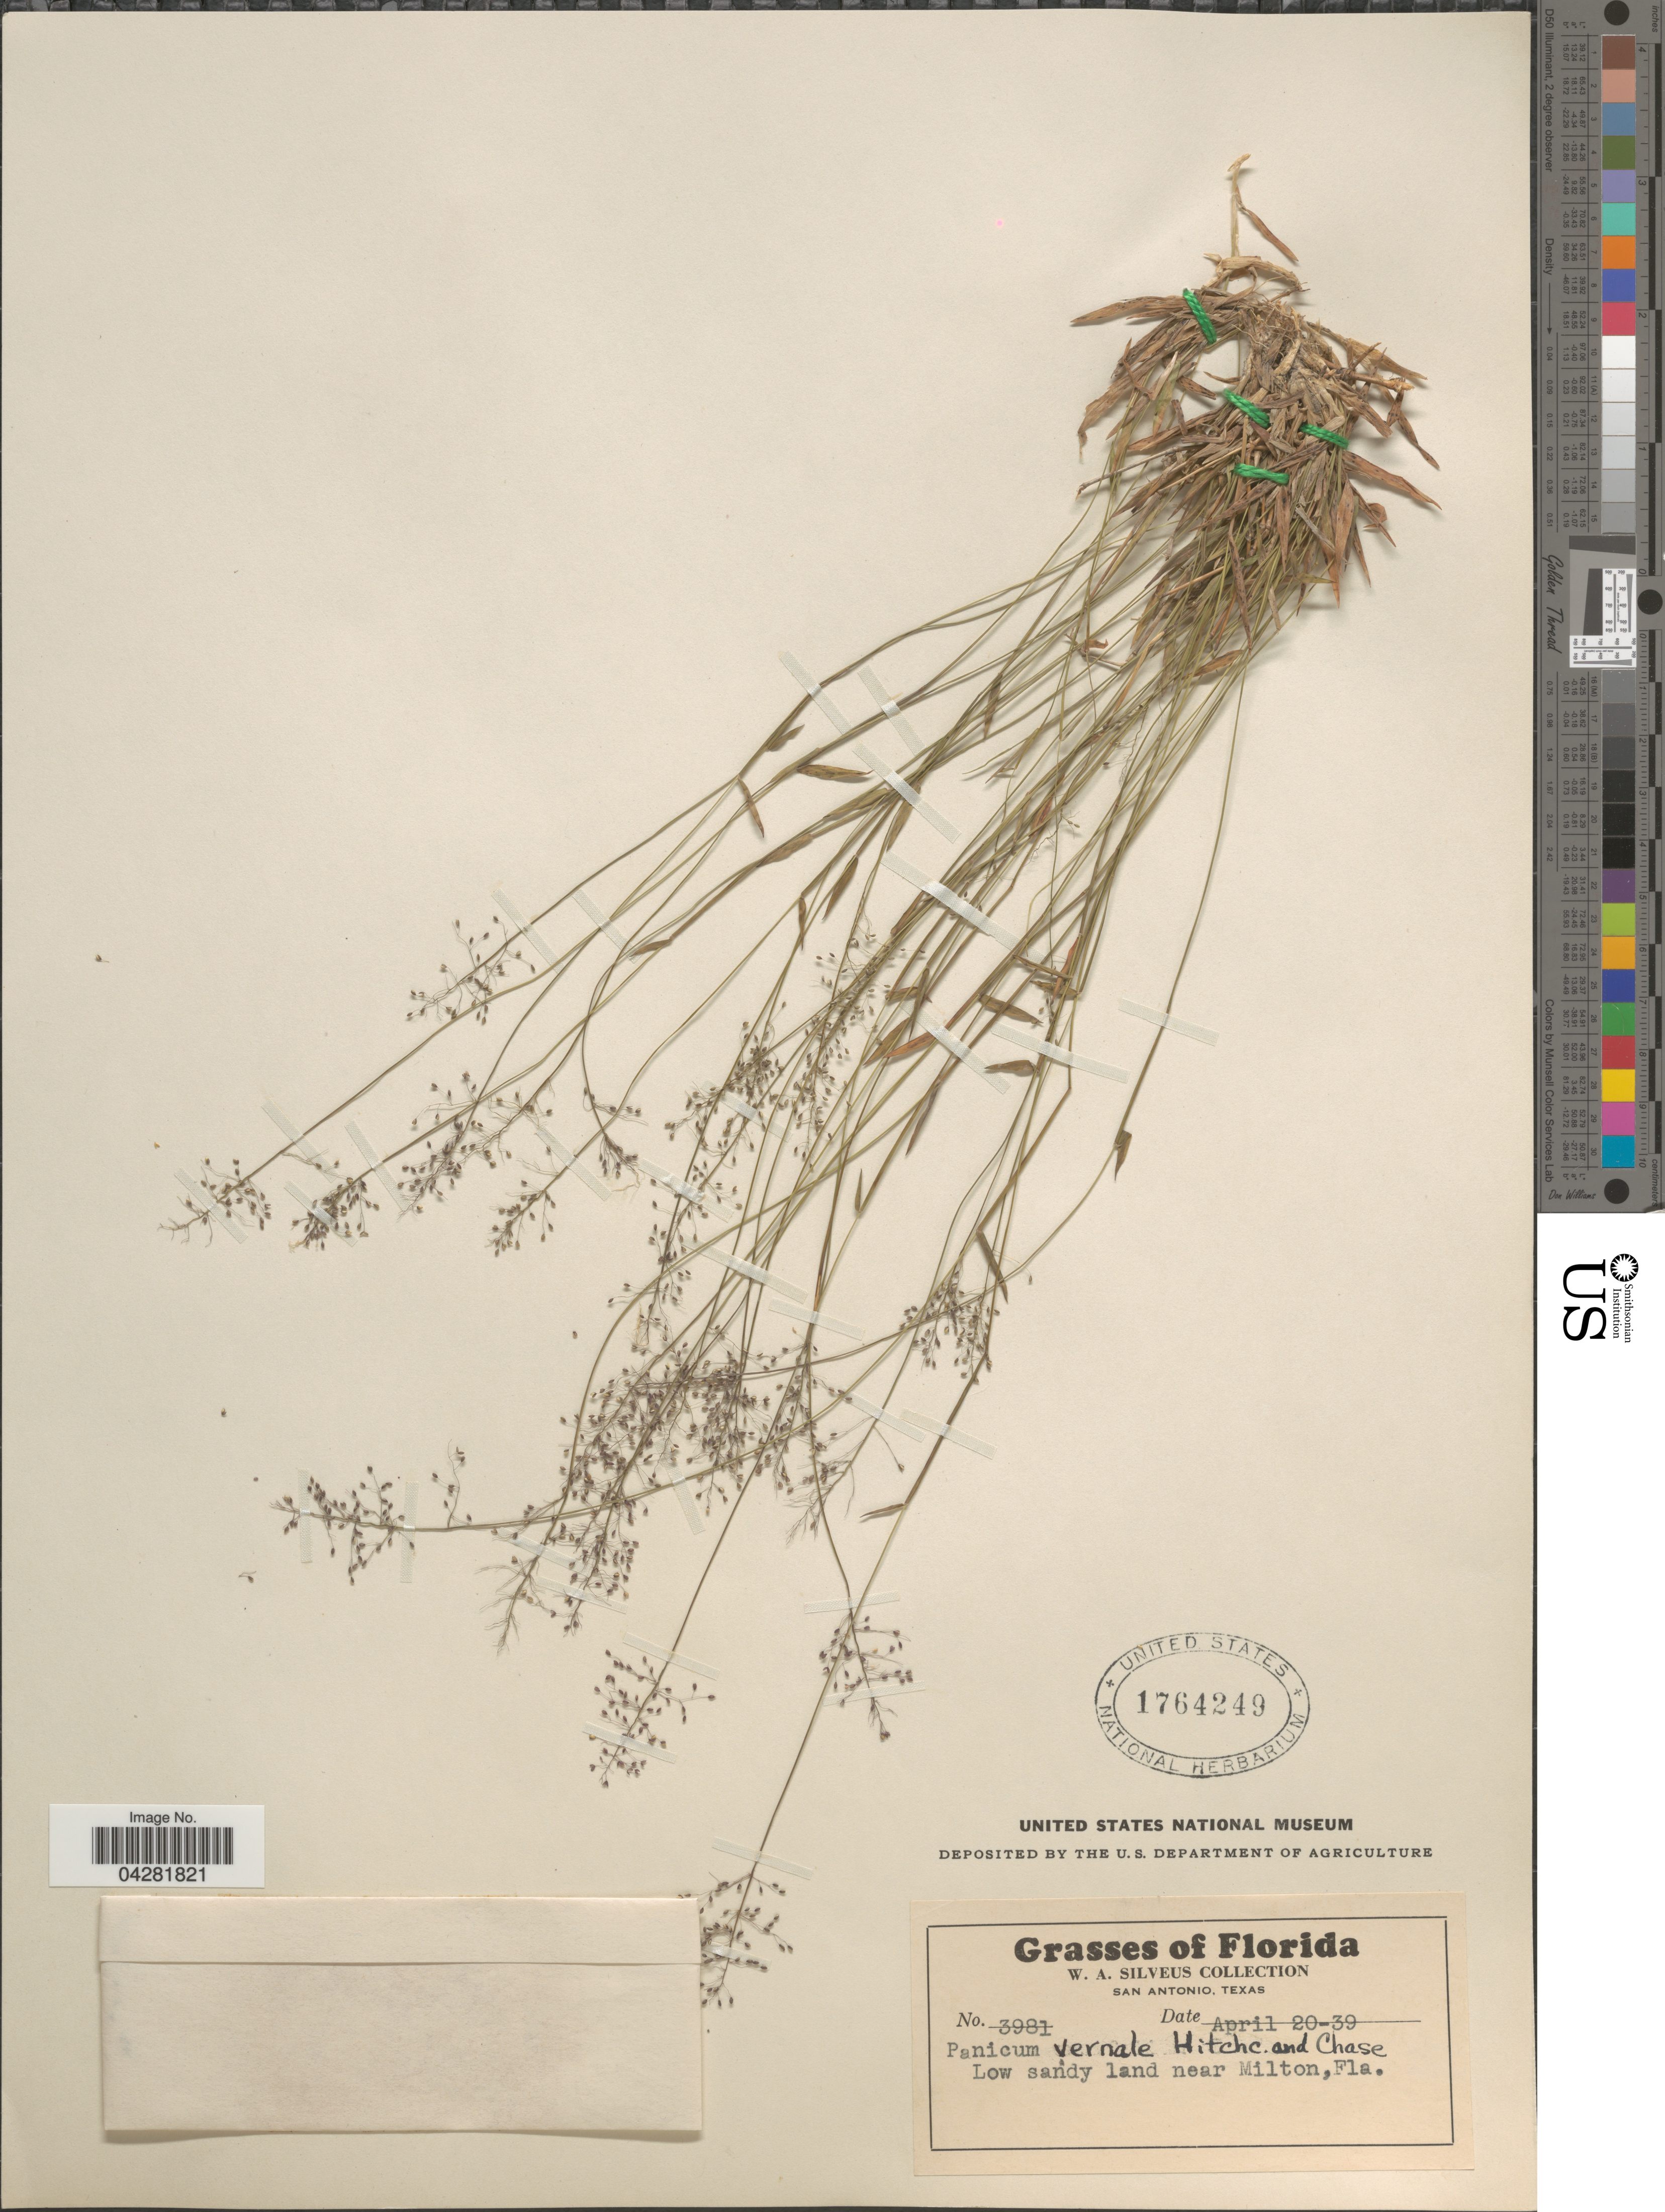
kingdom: Plantae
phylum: Tracheophyta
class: Liliopsida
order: Poales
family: Poaceae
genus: Dichanthelium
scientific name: Dichanthelium ensifolium var. ensifolium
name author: (Baldwin ex Elliot) Gould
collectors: W. Silveus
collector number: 3981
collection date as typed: Transcribed d/m/y: 20/4/39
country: United States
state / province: Florida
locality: Low sandy land near Milton.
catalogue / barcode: US 1764249